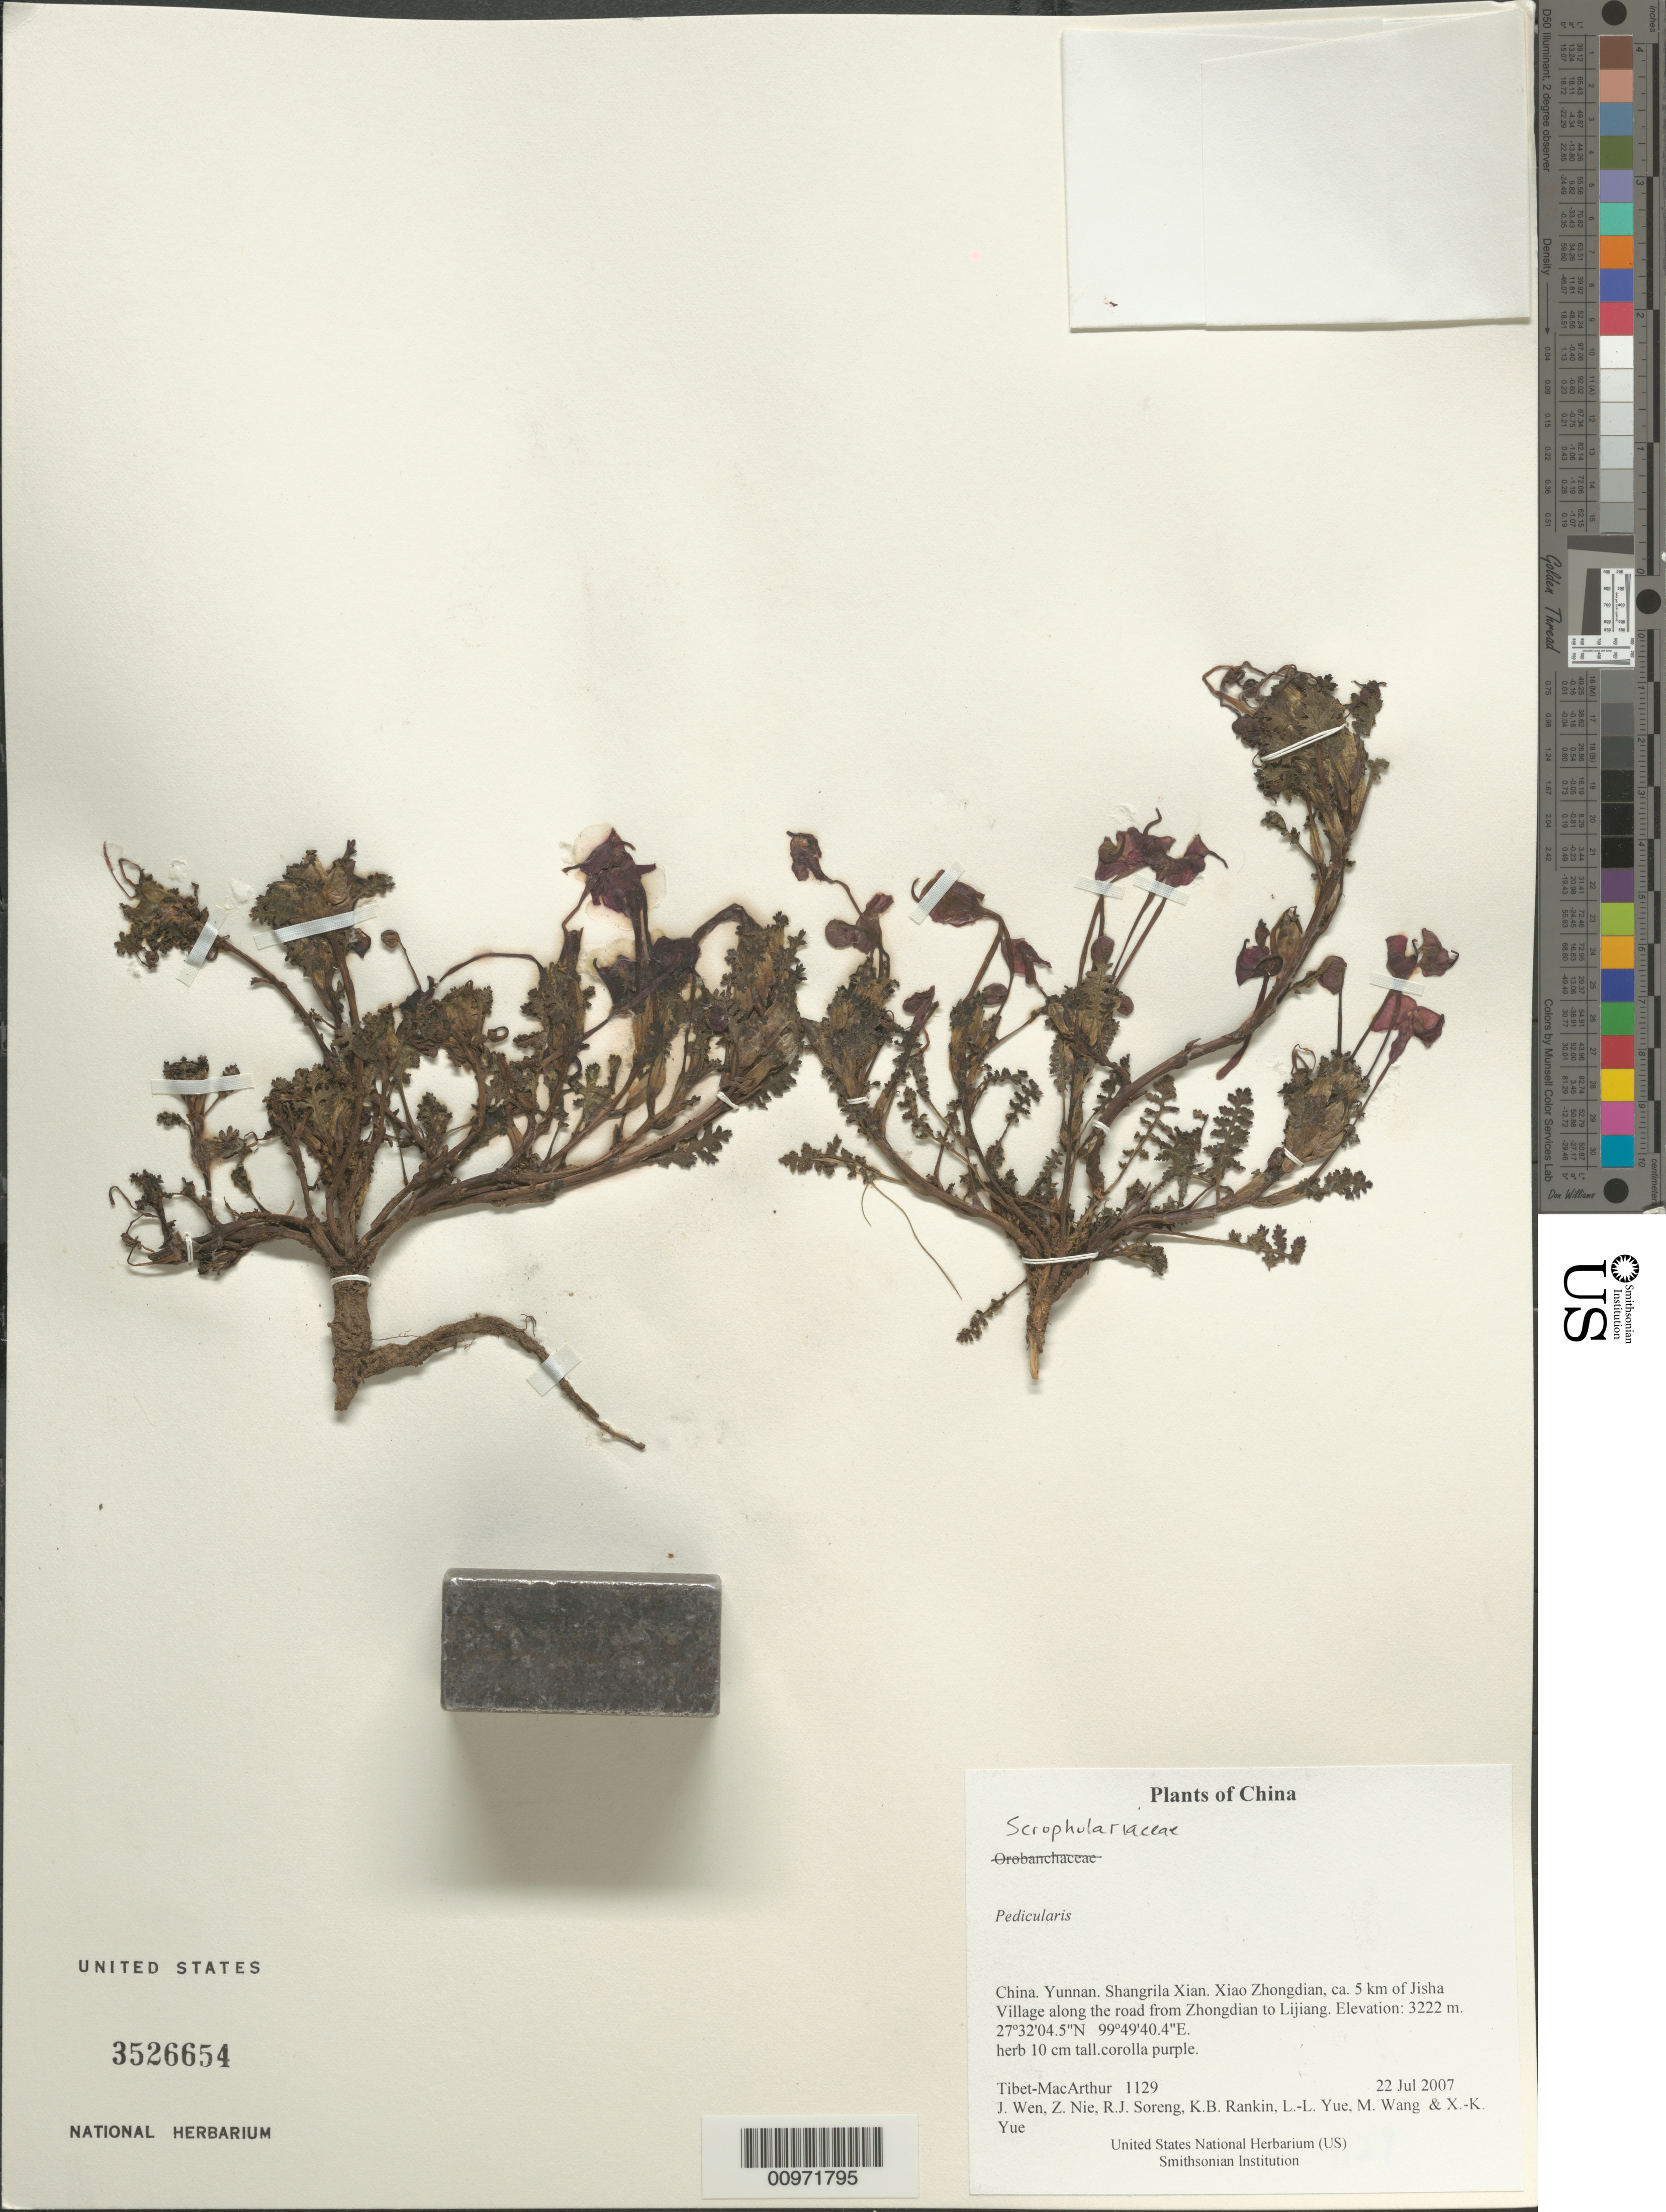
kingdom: Plantae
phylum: Tracheophyta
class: Magnoliopsida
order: Lamiales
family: Orobanchaceae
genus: Pedicularis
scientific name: Pedicularis sp.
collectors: Tibet-MacArthur, J. Wen, Z. Nie, R. J. Soreng, K. Rankin, L. Yue, M. Wang & X. Yue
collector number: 1129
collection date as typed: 22 Jul 2007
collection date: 2007-07-22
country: China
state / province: Yunnan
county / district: Shangrila Xian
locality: Xiao Zhongdian, ca. 5 km of Jisha Village along the road from Zhongdian to Lijiang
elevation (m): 3222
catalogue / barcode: US 3526654